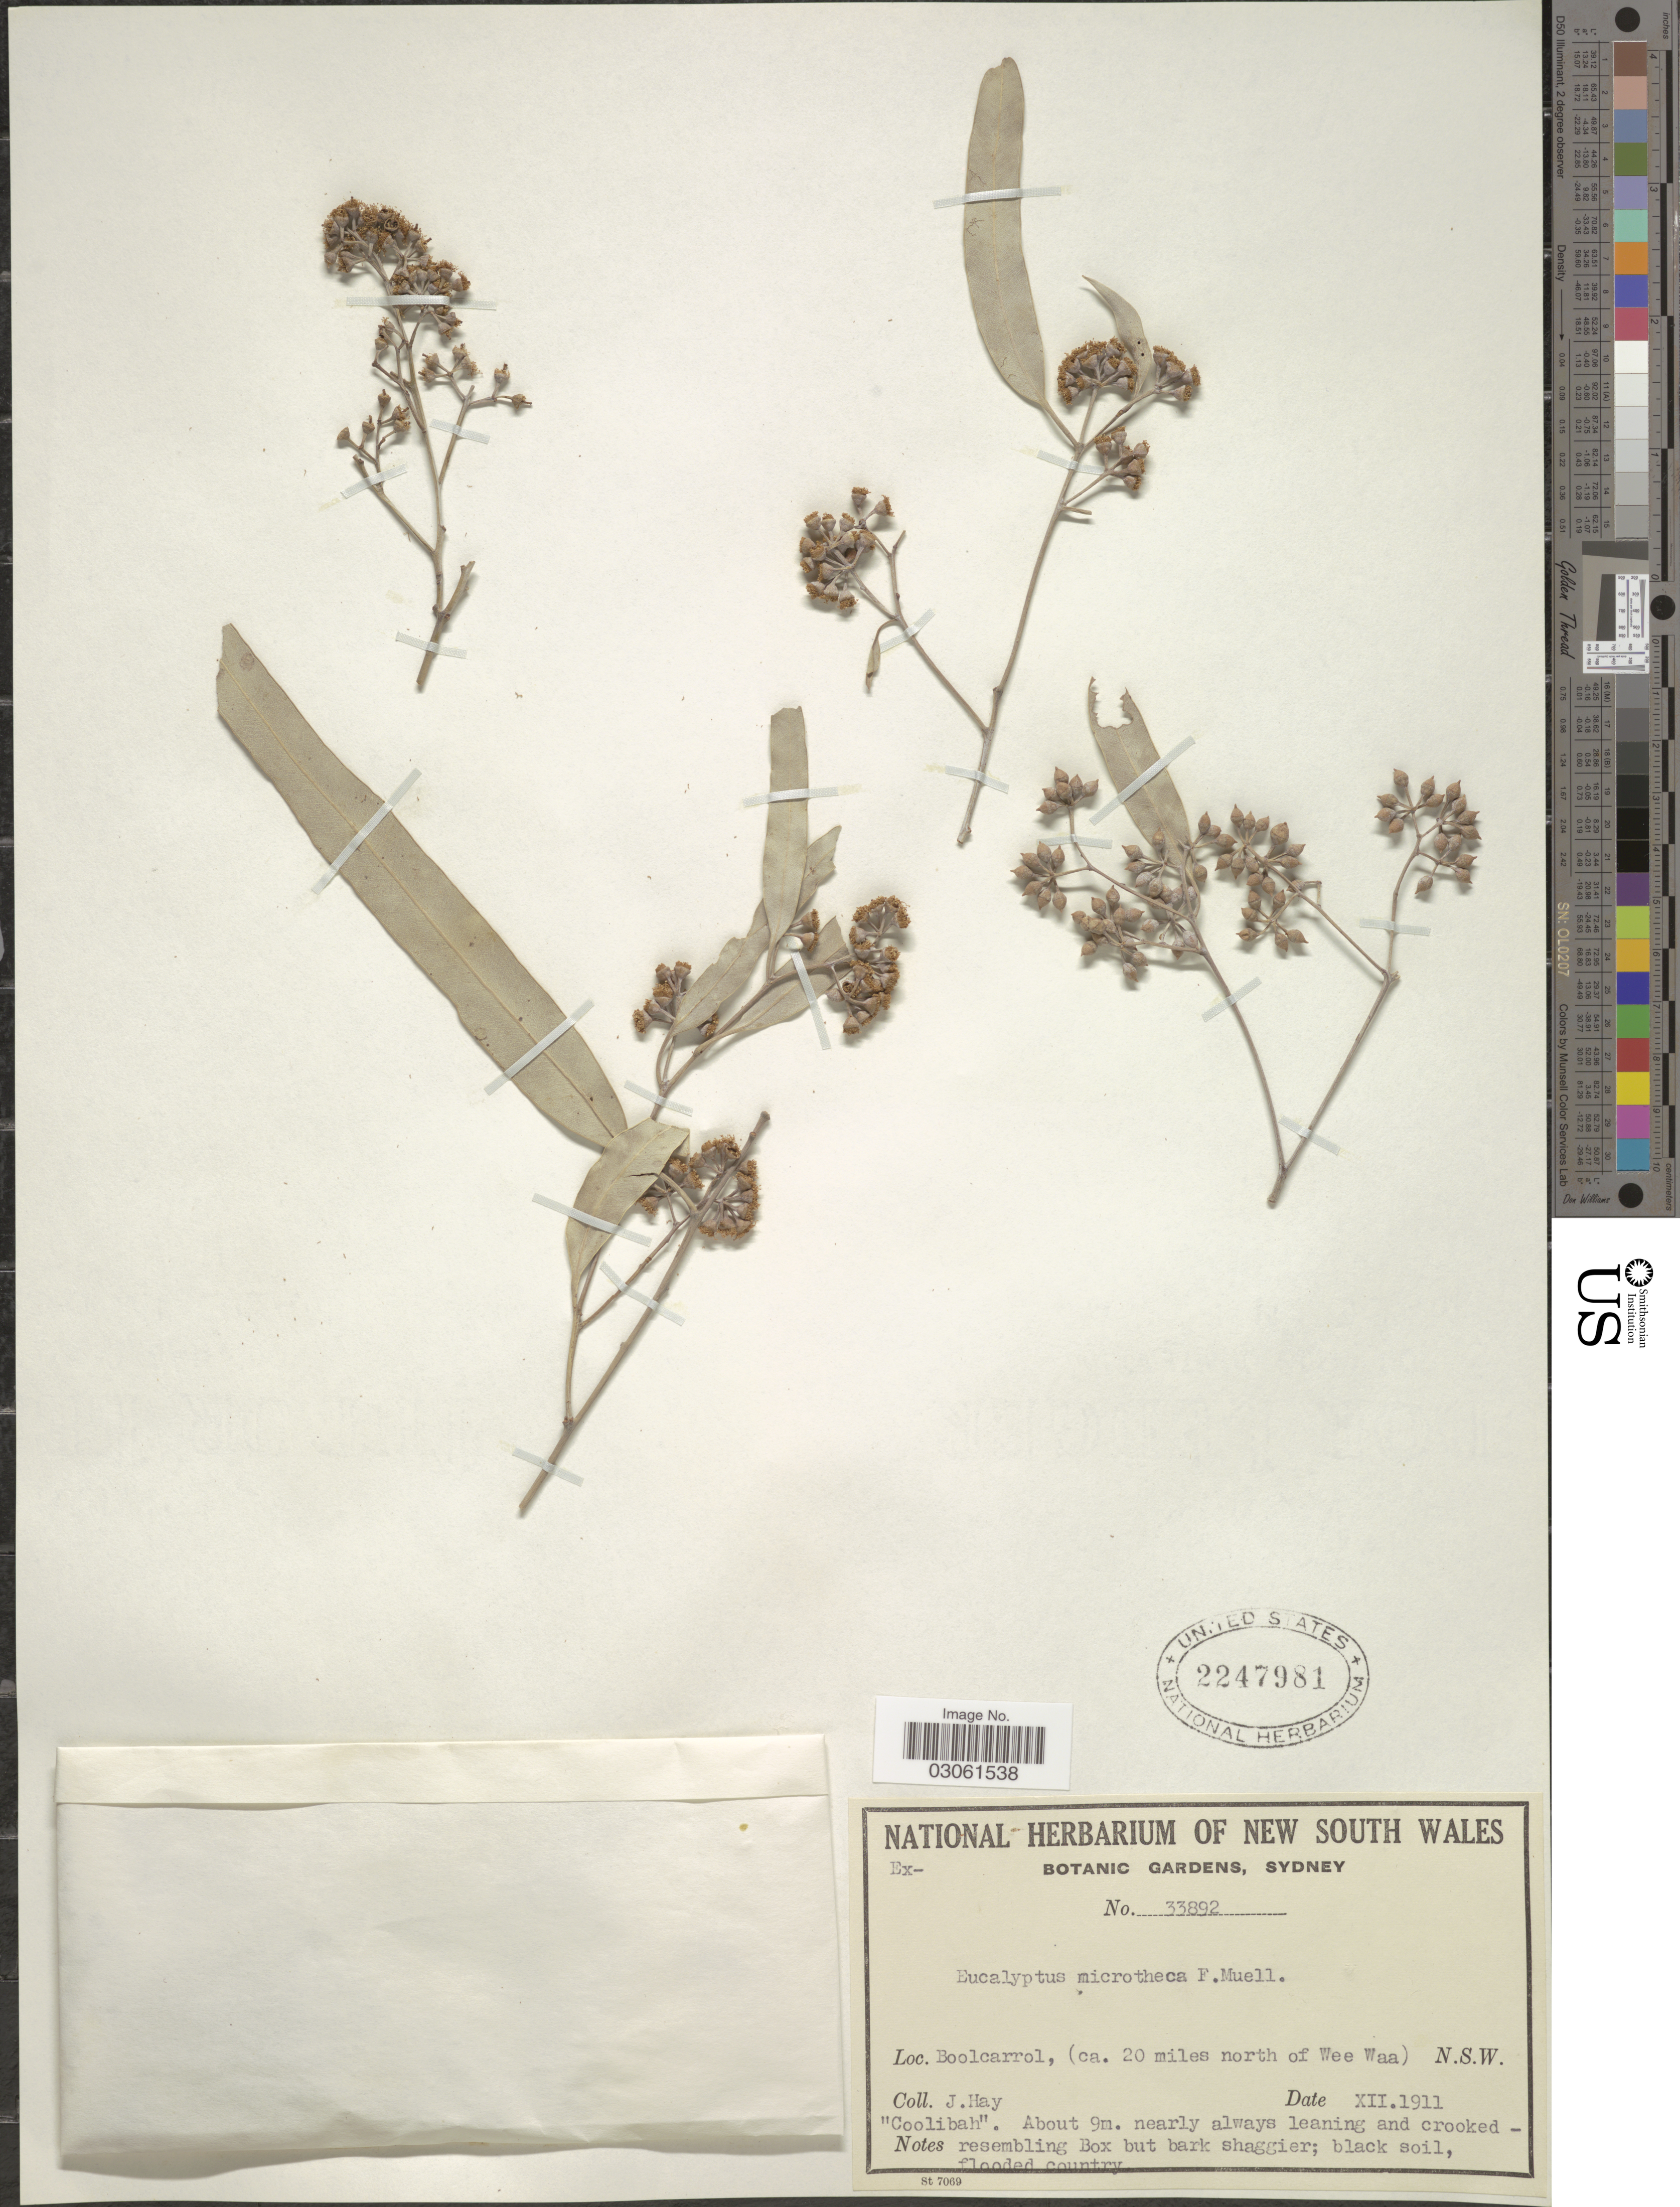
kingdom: Plantae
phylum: Tracheophyta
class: Magnoliopsida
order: Myrtales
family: Myrtaceae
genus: Eucalyptus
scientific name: Eucalyptus microtheca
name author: F. Muell.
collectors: J. Hay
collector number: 33892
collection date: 1911-12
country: Australia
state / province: New South Wales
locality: Boolcarrol, (ca. 20 miles north of Wee Waa). N. S. W.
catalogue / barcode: US 2247981